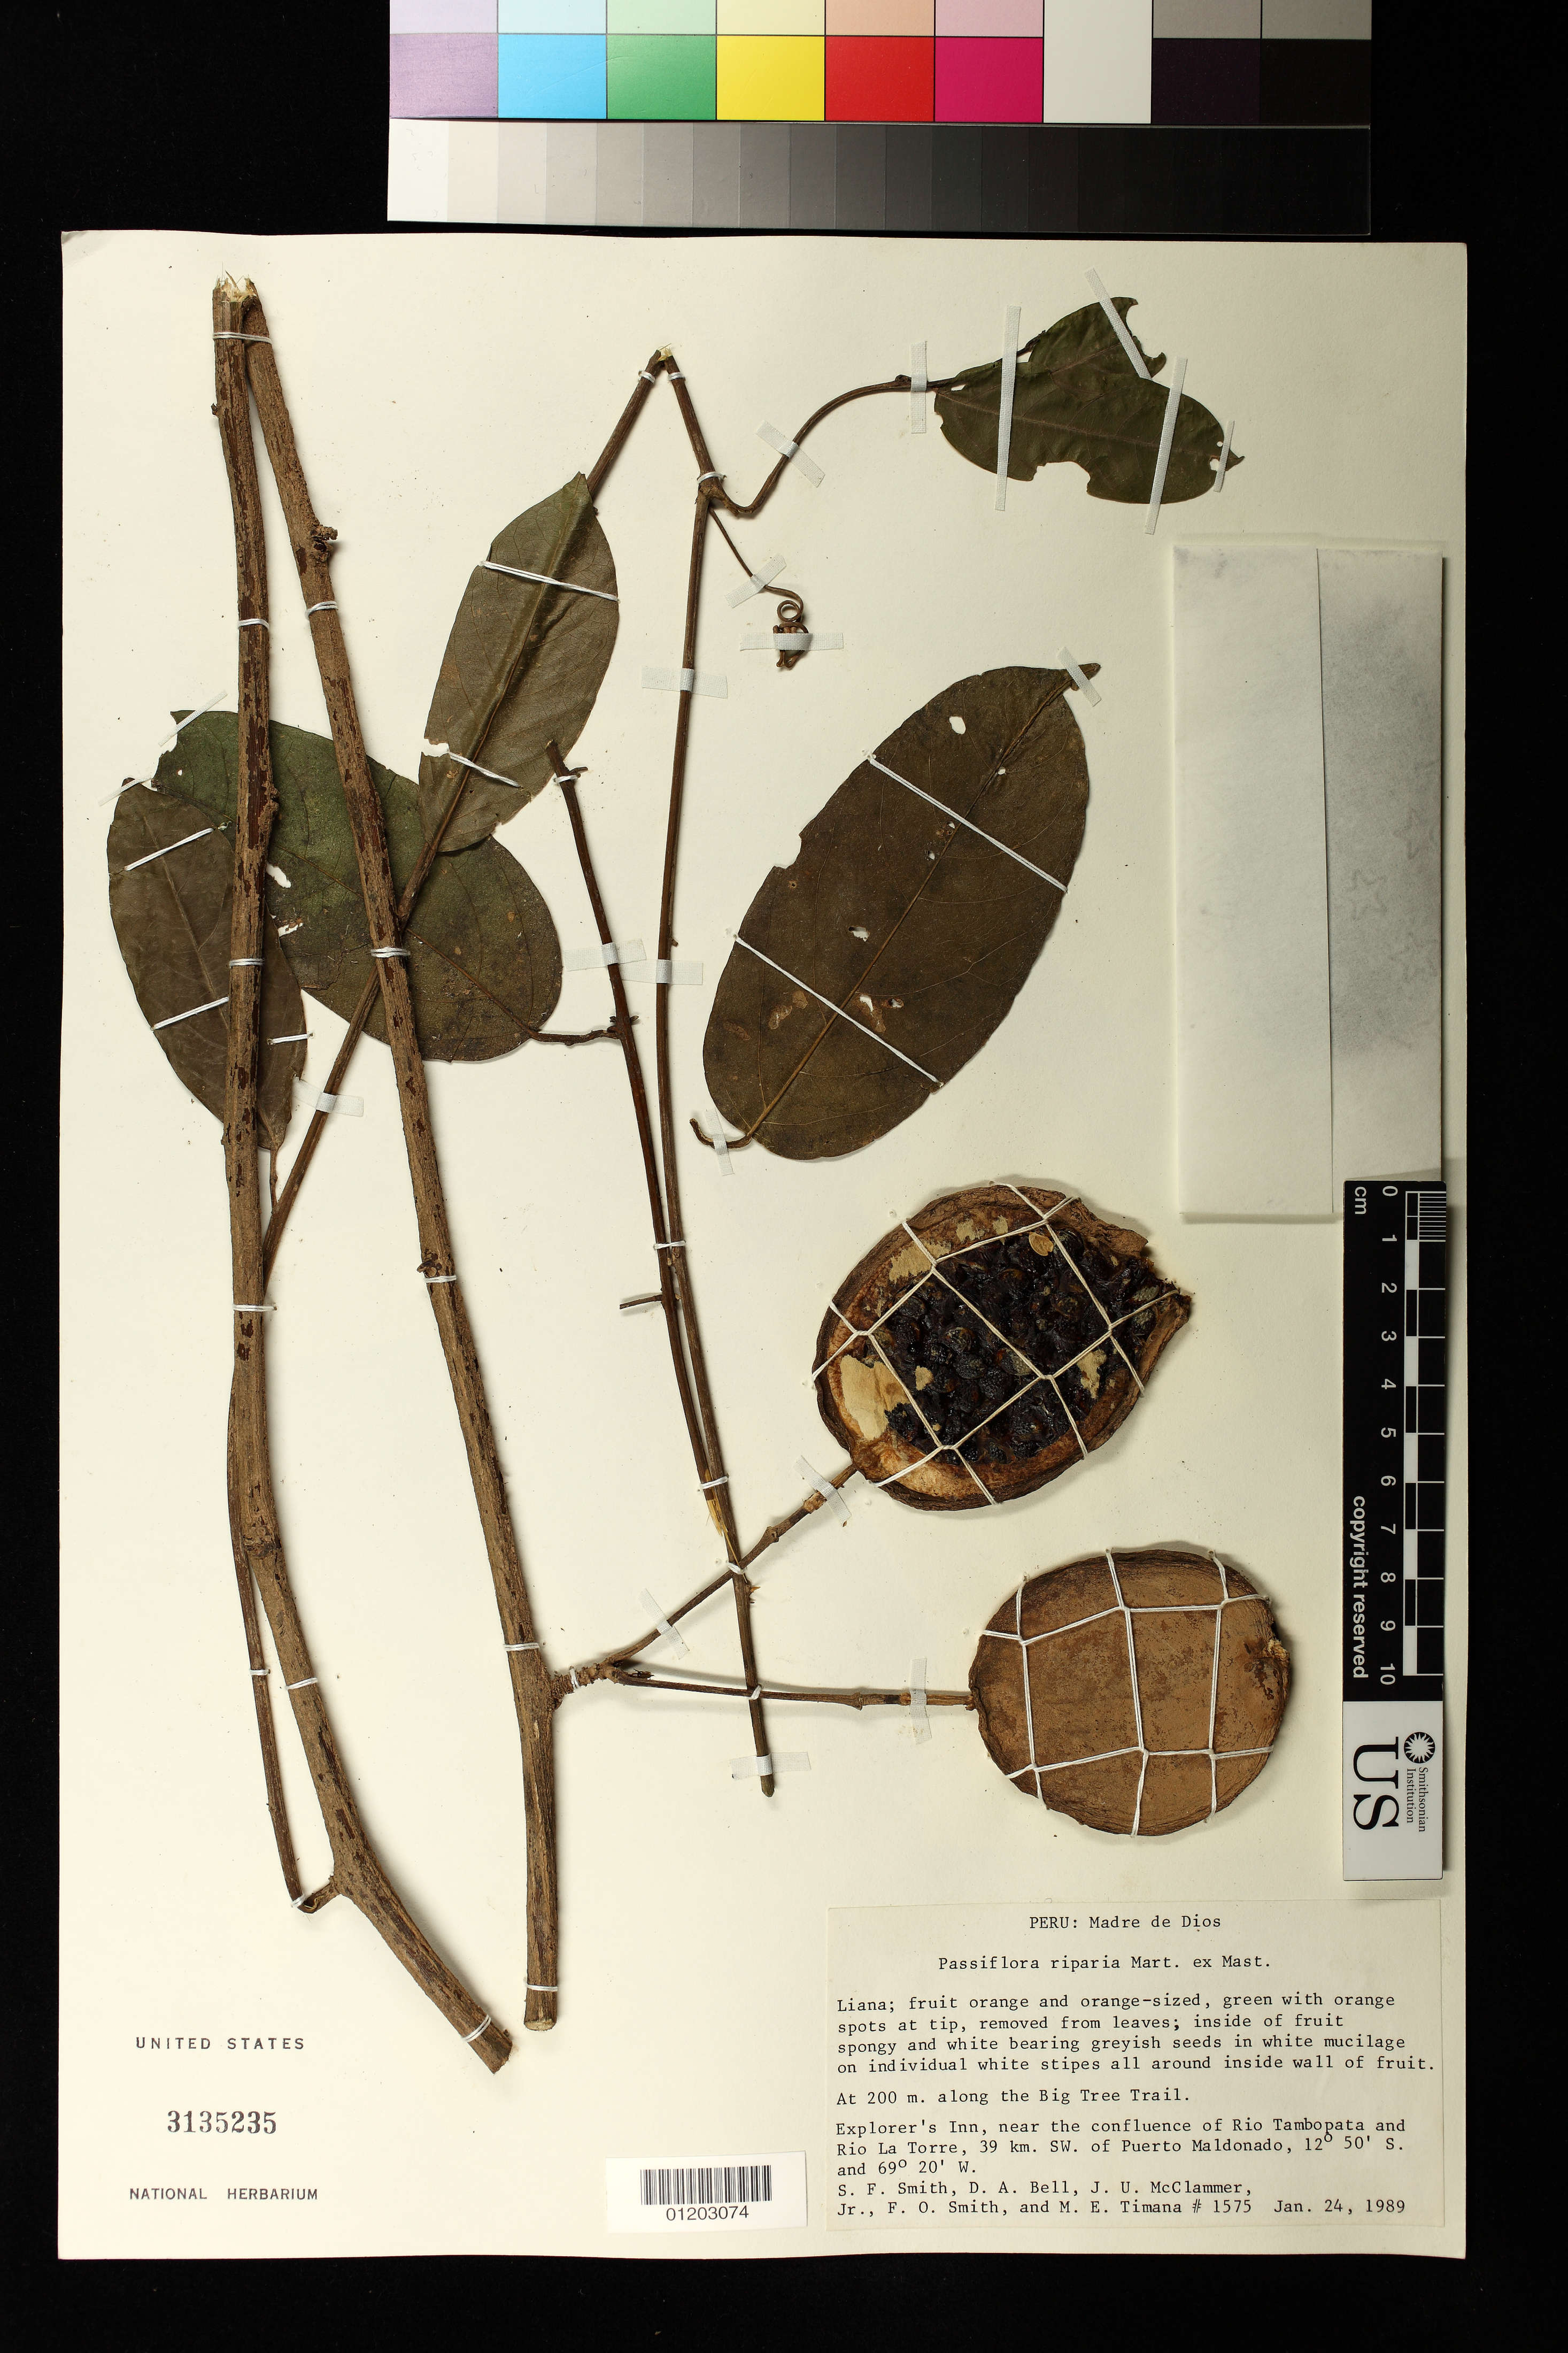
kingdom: Plantae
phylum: Tracheophyta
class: Magnoliopsida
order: Malpighiales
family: Passifloraceae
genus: Passiflora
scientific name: Passiflora riparia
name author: Mart. ex Mast.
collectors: S.F. Smith, D. A. Bell, J. McClammer Jr. & F. Smith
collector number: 1575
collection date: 1989-01-24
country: Peru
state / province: Madre de Dios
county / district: Tambopata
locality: At 200 m. along the Big Tree Trail. Explorer's Inn, near the confluence of Rio Tambopata and Rio La Torre, 39 km. SW. of Puerto Maldonado.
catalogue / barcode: US 3135235